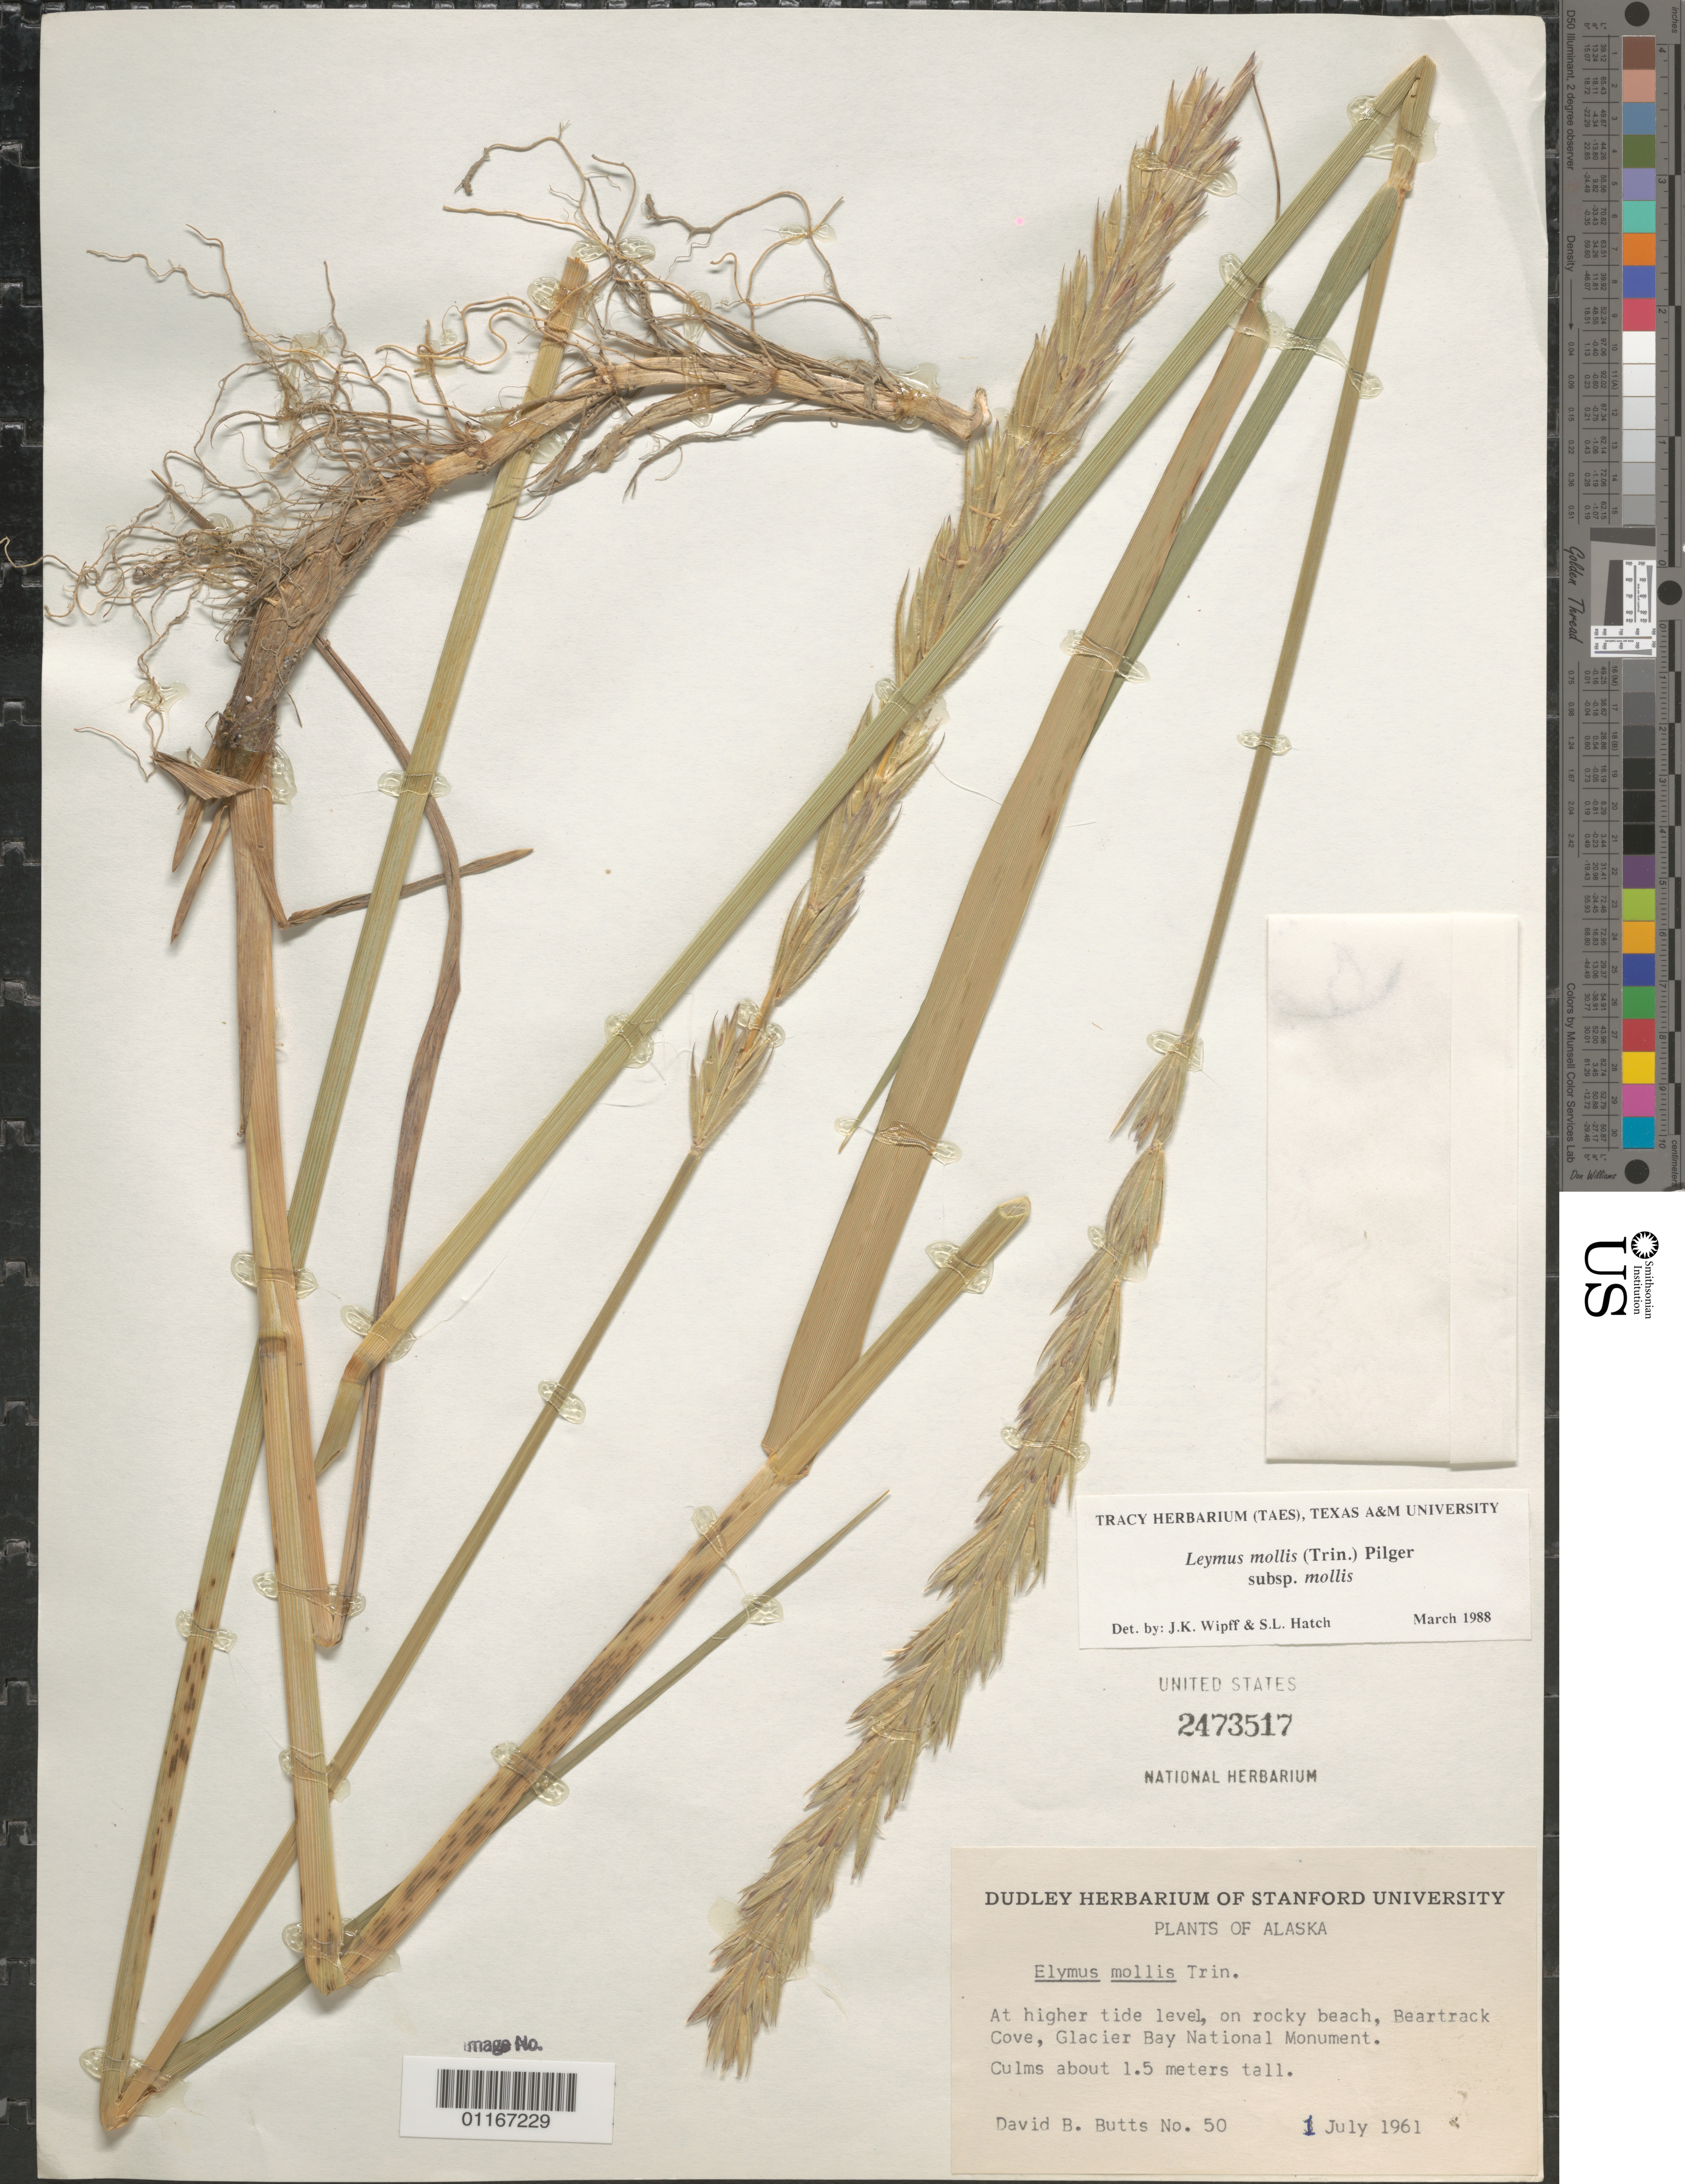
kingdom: Plantae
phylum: Tracheophyta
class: Liliopsida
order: Poales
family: Poaceae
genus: Leymus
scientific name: Leymus mollis subsp. mollis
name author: (Trin.) Pilg.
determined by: Wipff, J. K.; Hatch, S. L.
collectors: D. Butts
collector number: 50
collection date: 1961-07-01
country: United States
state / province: Alaska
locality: Beartrack Cove, Glacier Bay National Monument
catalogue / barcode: US 2473517